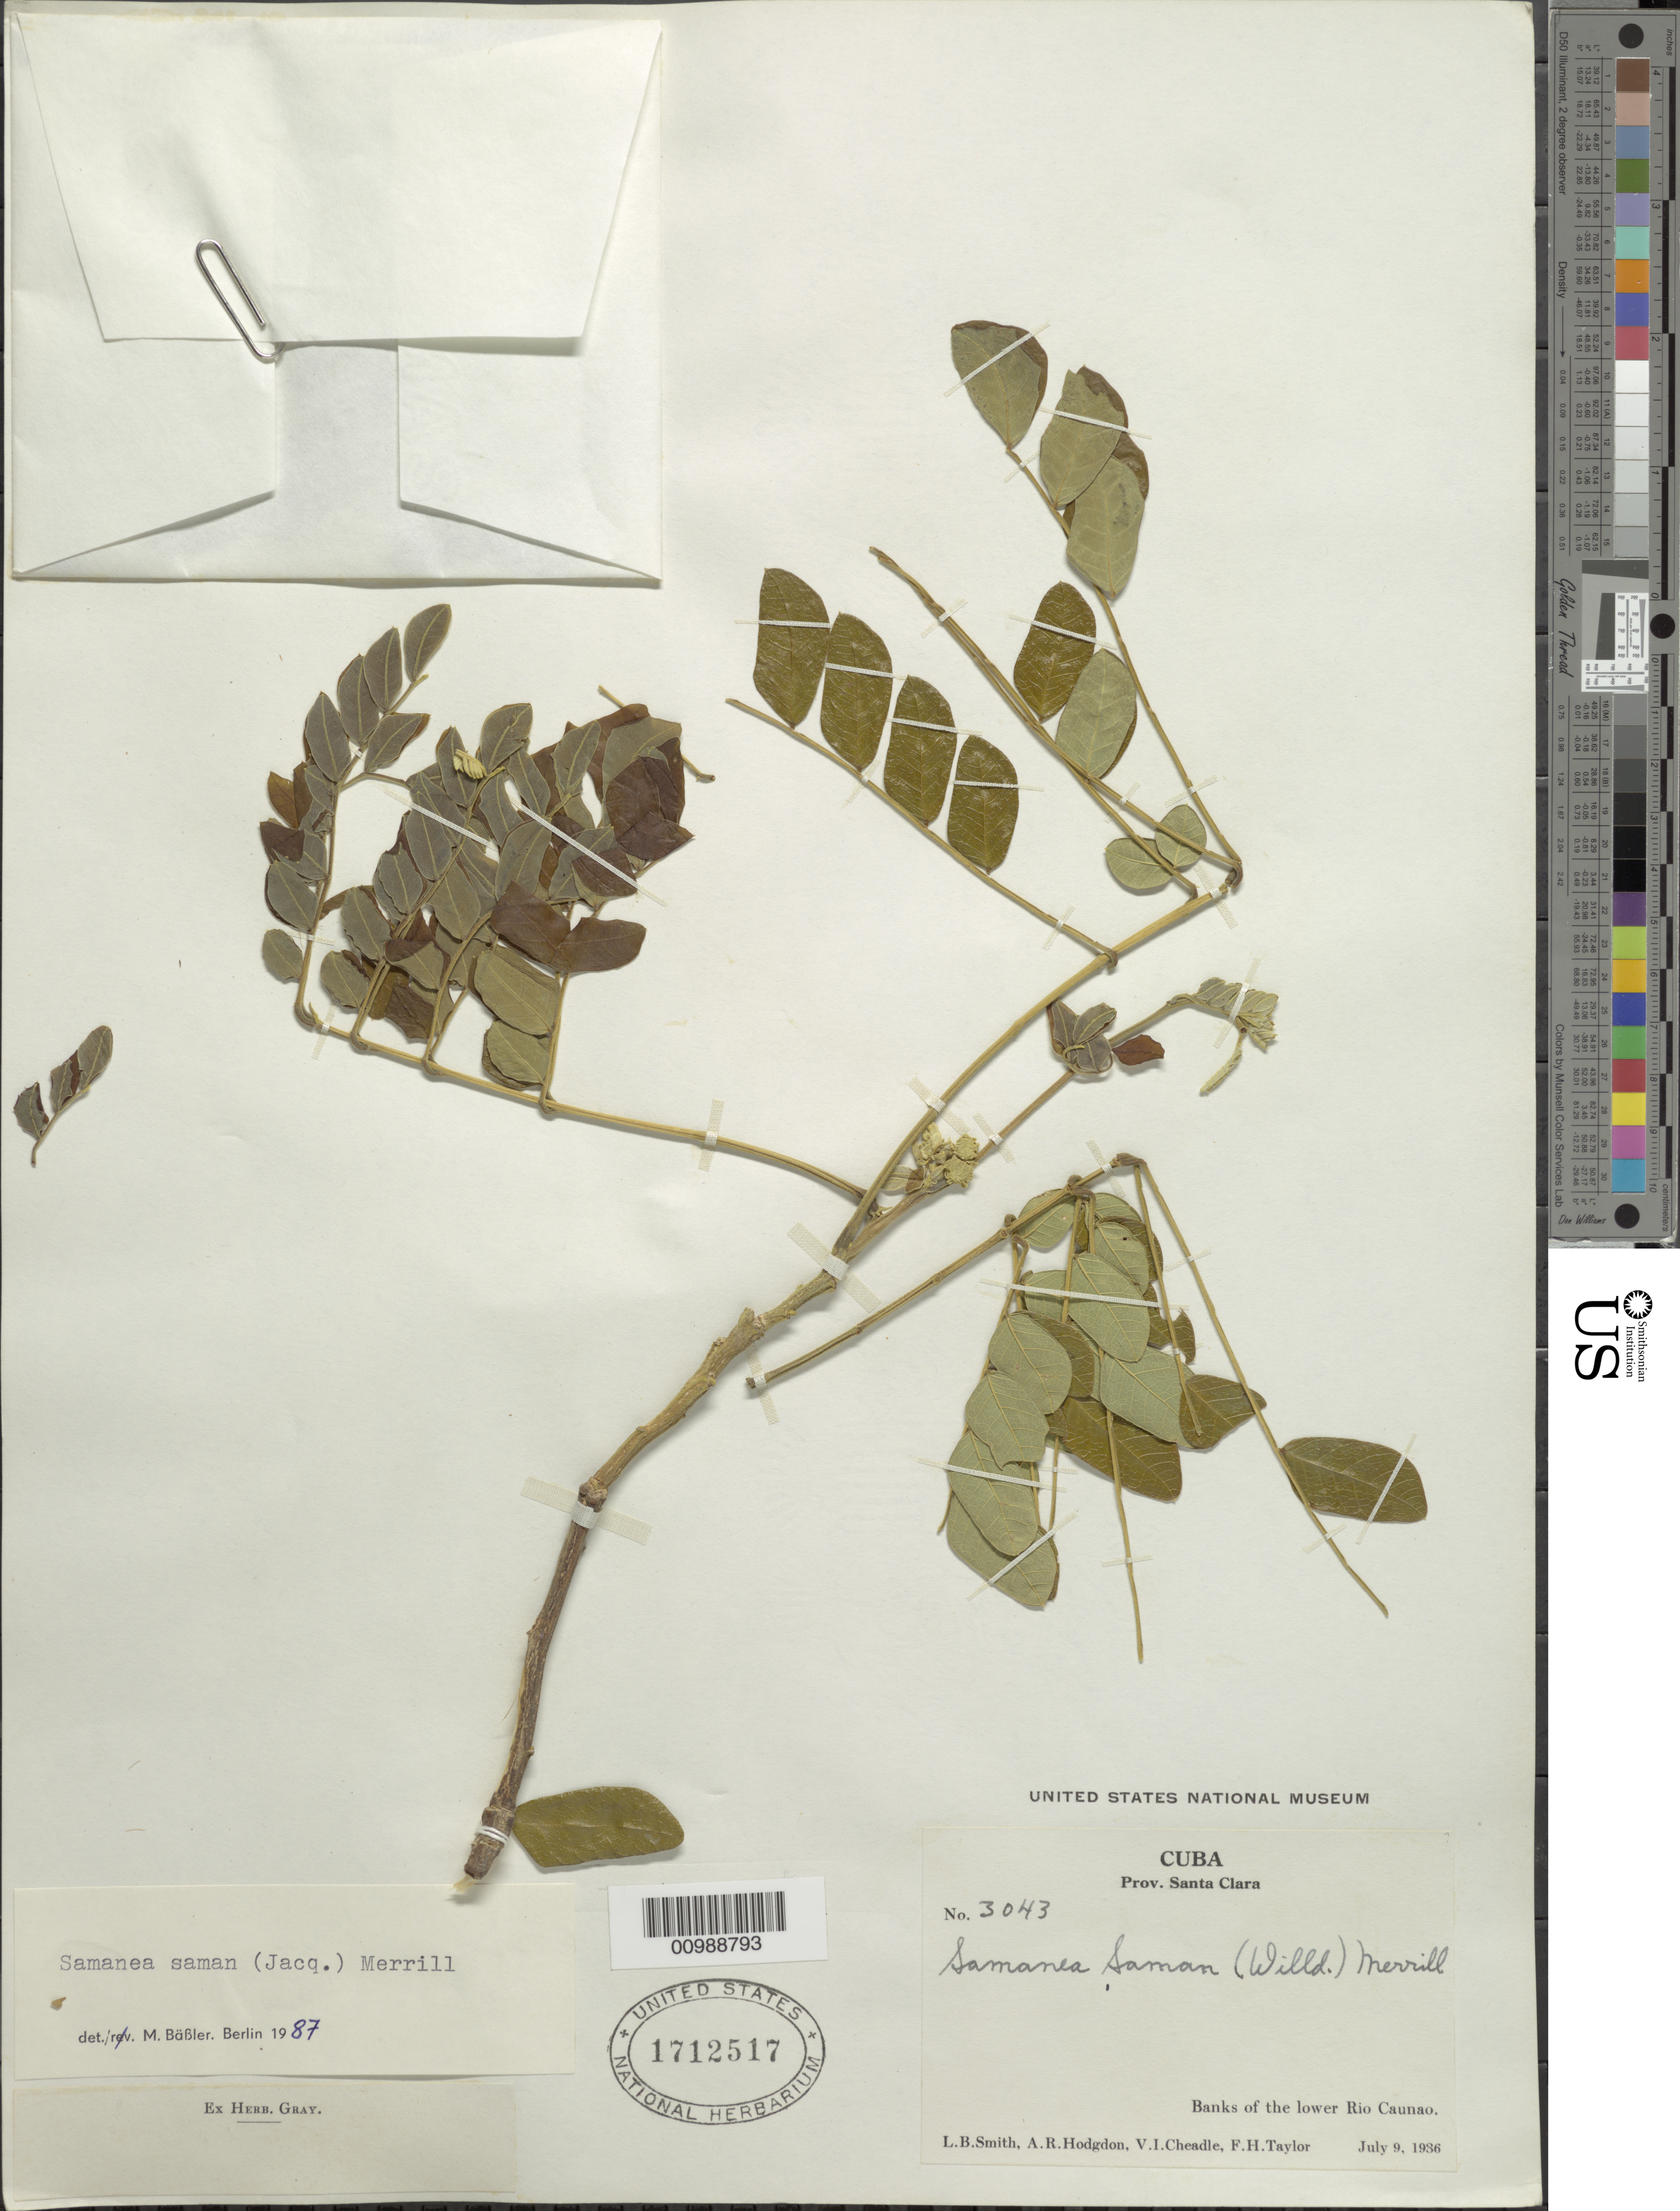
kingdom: Plantae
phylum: Tracheophyta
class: Magnoliopsida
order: Fabales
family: Fabaceae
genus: Samanea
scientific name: Samanea saman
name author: (Jacq.) Merr.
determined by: Bässler, Manfred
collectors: L. Smith, A. R. Hodgdon, V. I. Cheadle & F. H. Taylor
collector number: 3043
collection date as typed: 09 Jul 1936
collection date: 1936-07-09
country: Cuba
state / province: Camagüey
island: Cuba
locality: Banks of the lower Caonao River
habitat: Bank of river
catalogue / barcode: US 1712517